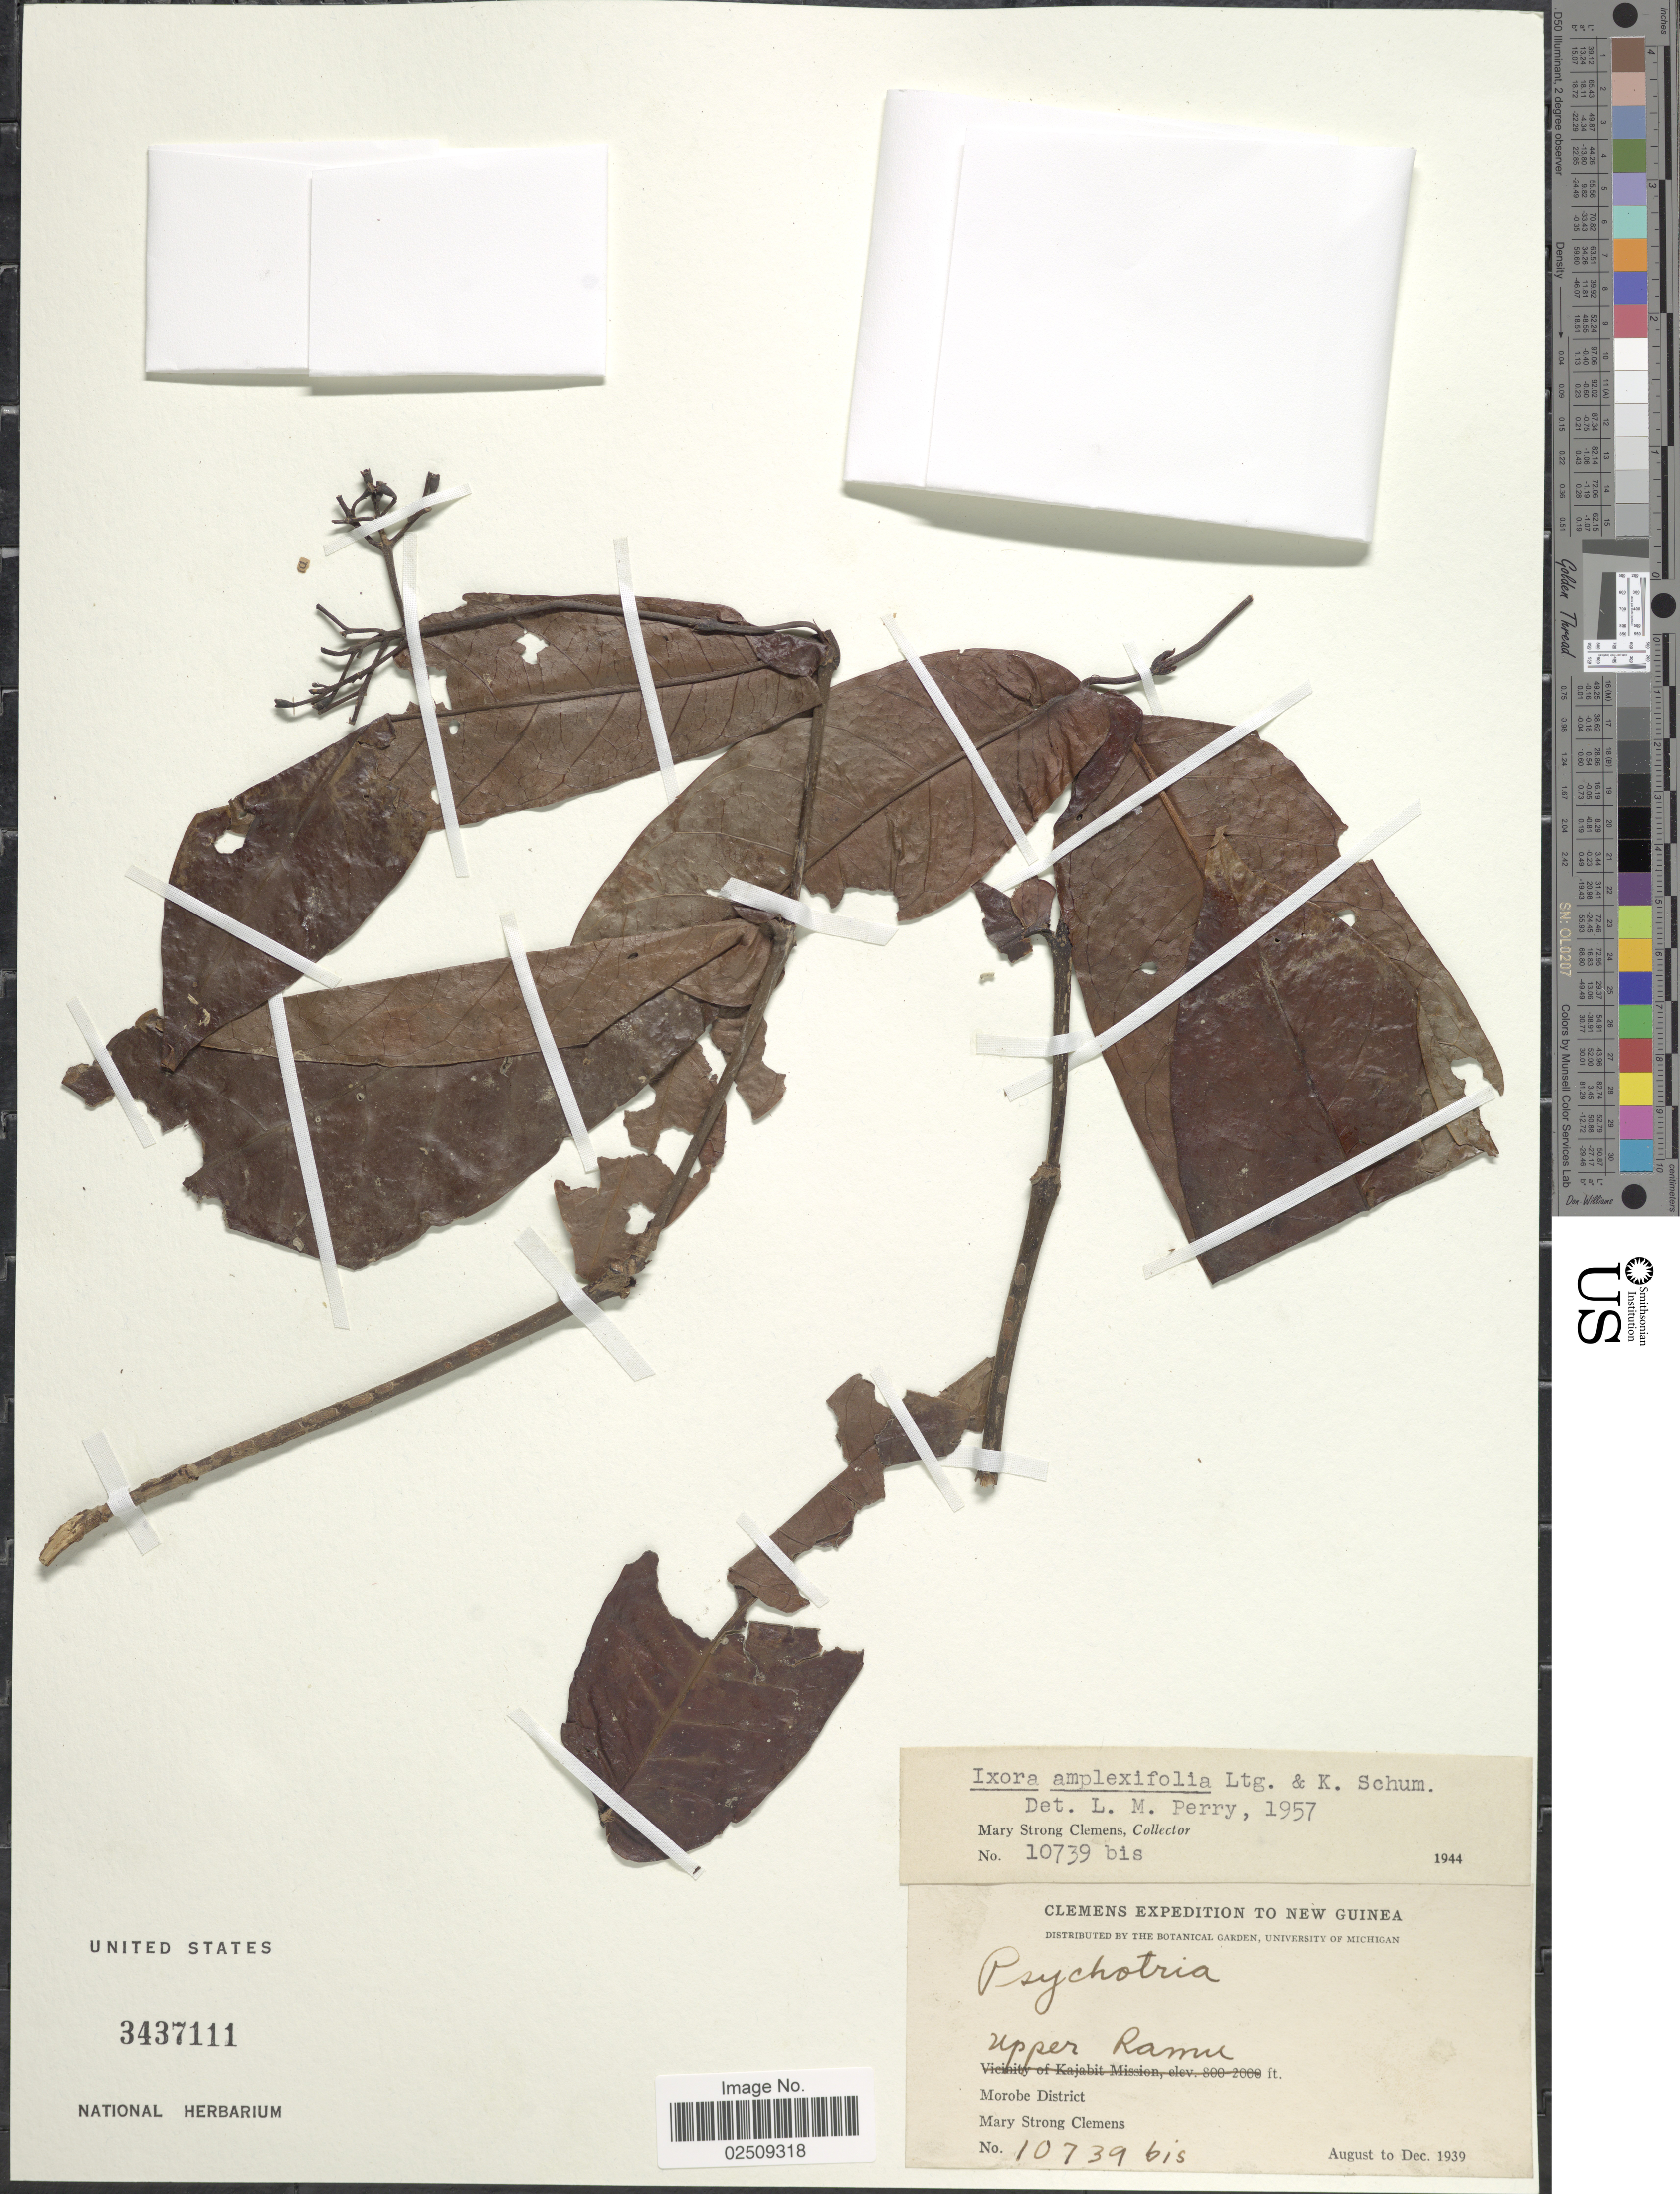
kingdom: Plantae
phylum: Tracheophyta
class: Magnoliopsida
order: Gentianales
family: Rubiaceae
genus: Ixora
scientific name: Ixora amplexifolia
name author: Lauterb. & K. Schum.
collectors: M. S. Clemens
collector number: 10739bis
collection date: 1939-08/1939-12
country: Papua New Guinea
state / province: Morobe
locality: New Guinea. Upper Ramu. Morobe District.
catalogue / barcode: US 3437111